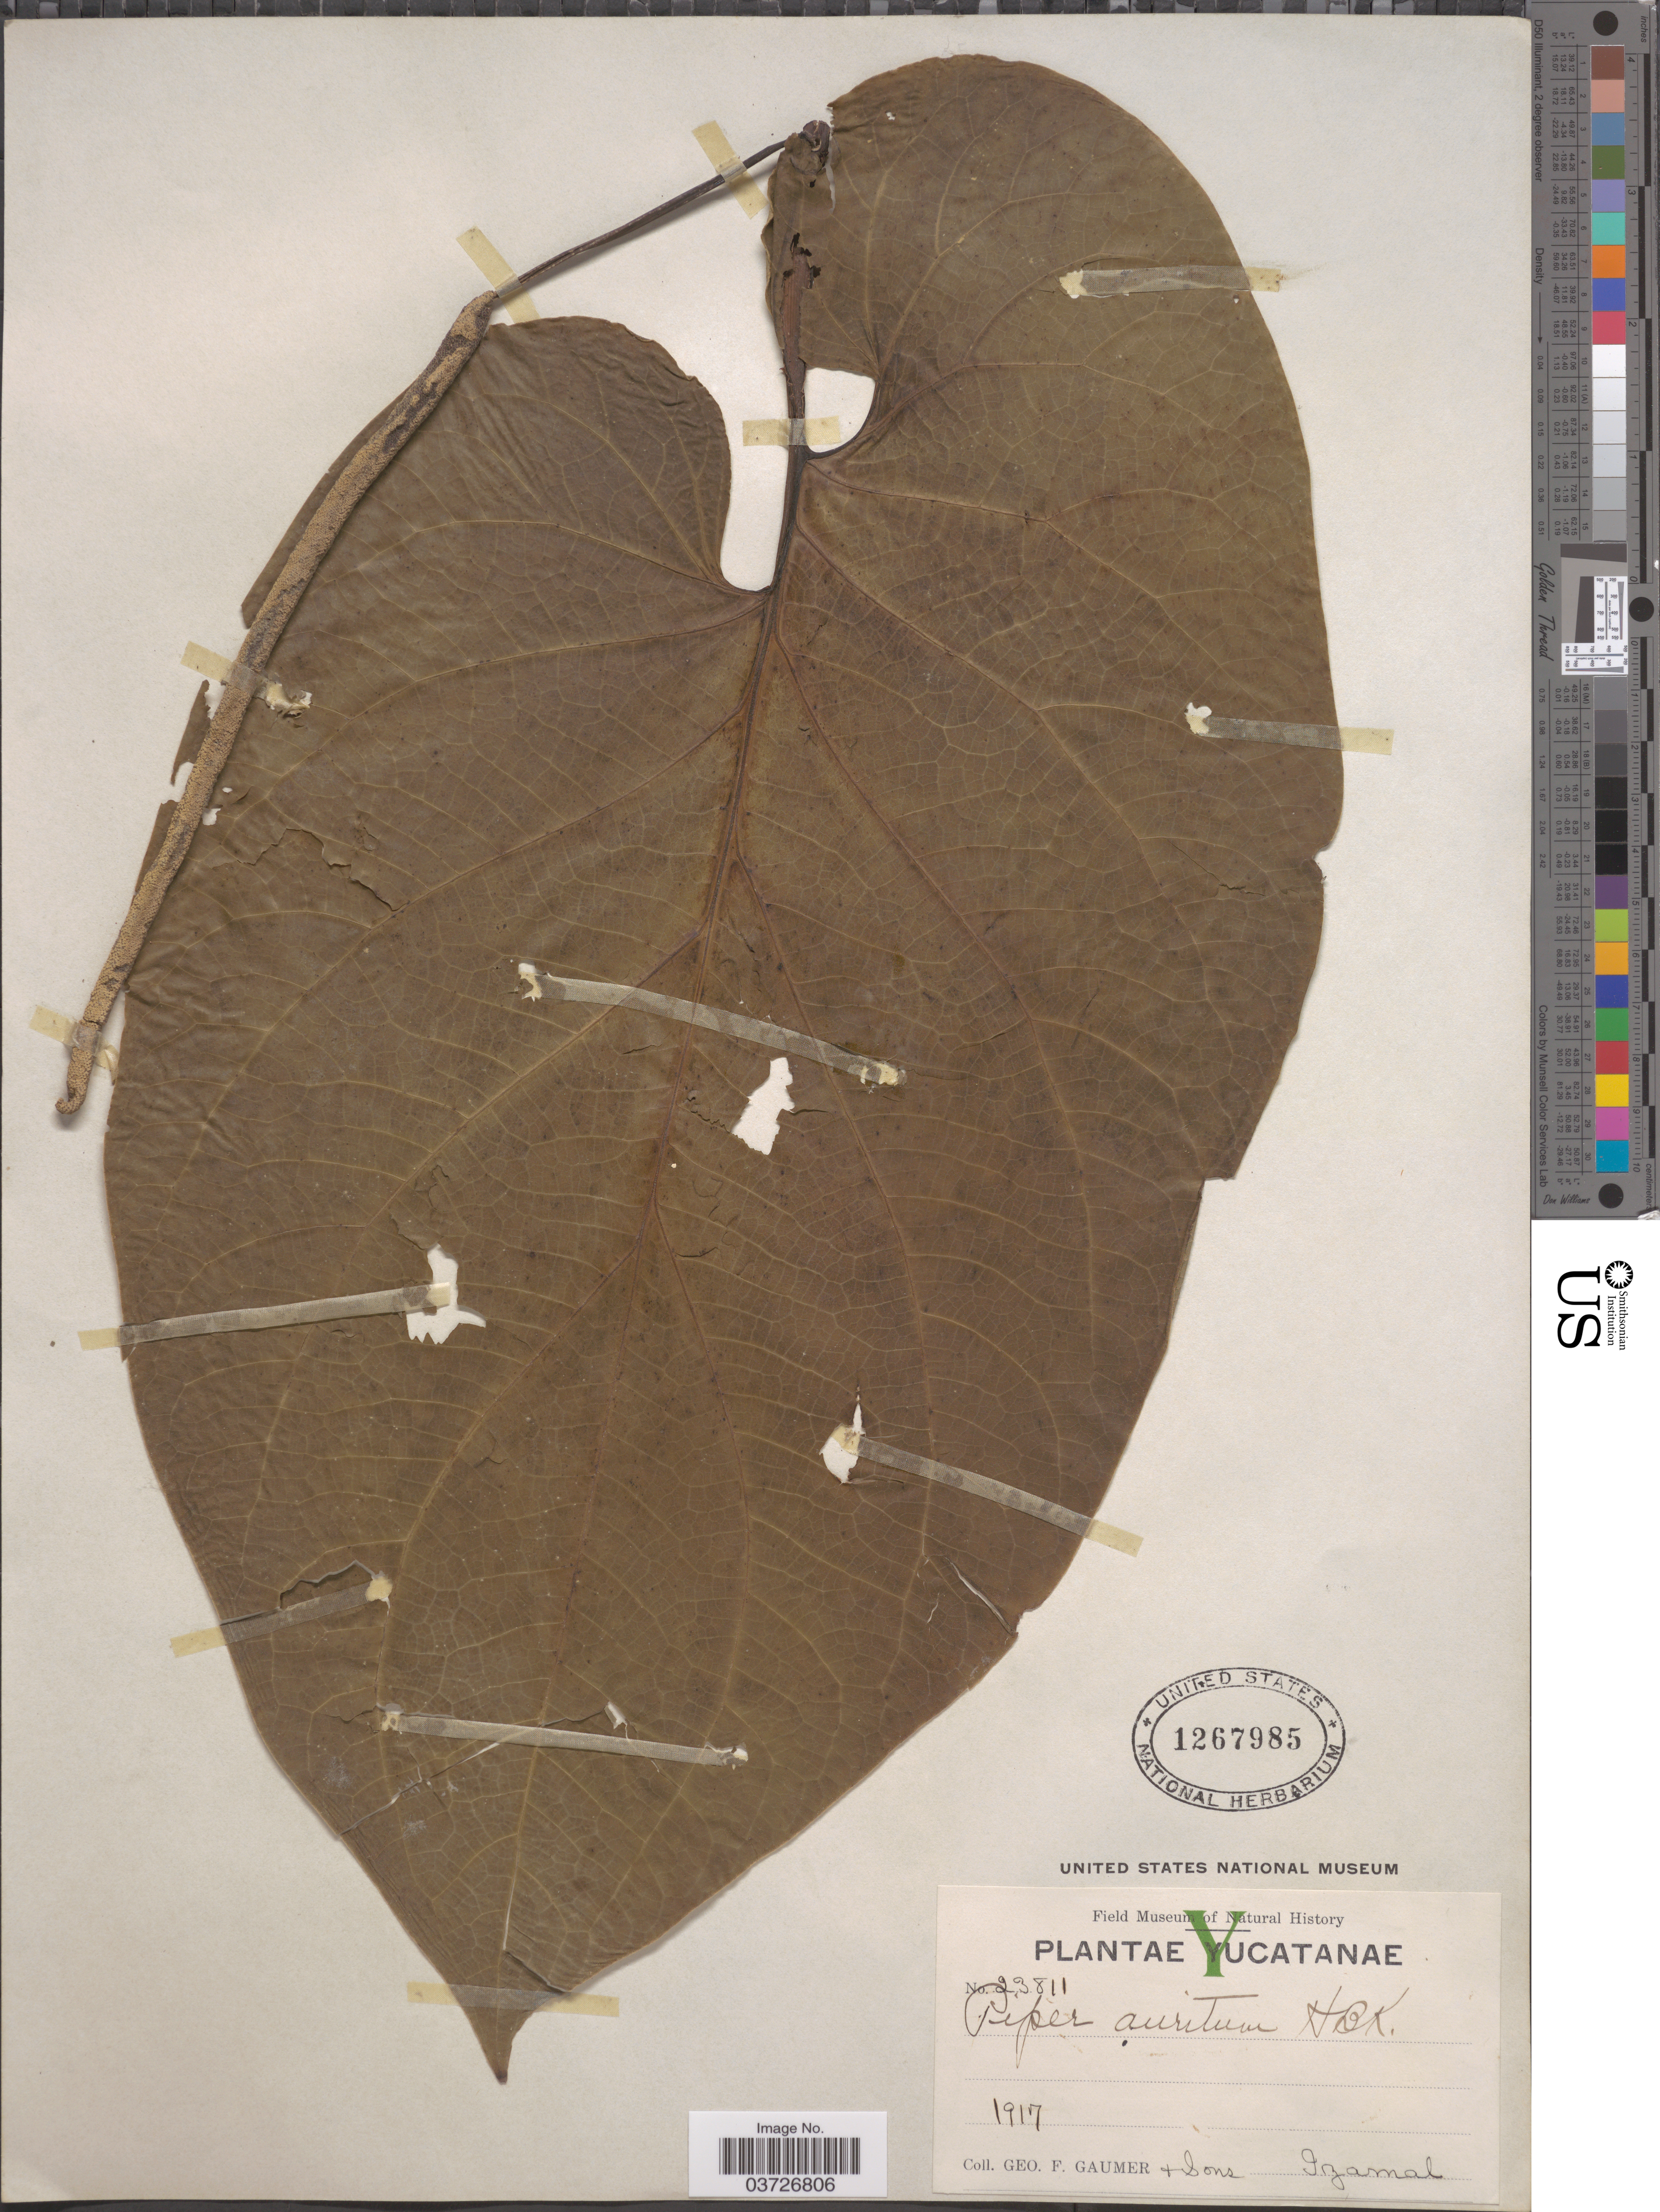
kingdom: Plantae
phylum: Tracheophyta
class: Magnoliopsida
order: Piperales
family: Piperaceae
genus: Piper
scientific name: Piper auritum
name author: Kunth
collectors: G. F. Gaumer & Sons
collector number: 23811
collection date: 1917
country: Mexico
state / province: Yucatán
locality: Izamal.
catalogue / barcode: US 1267985